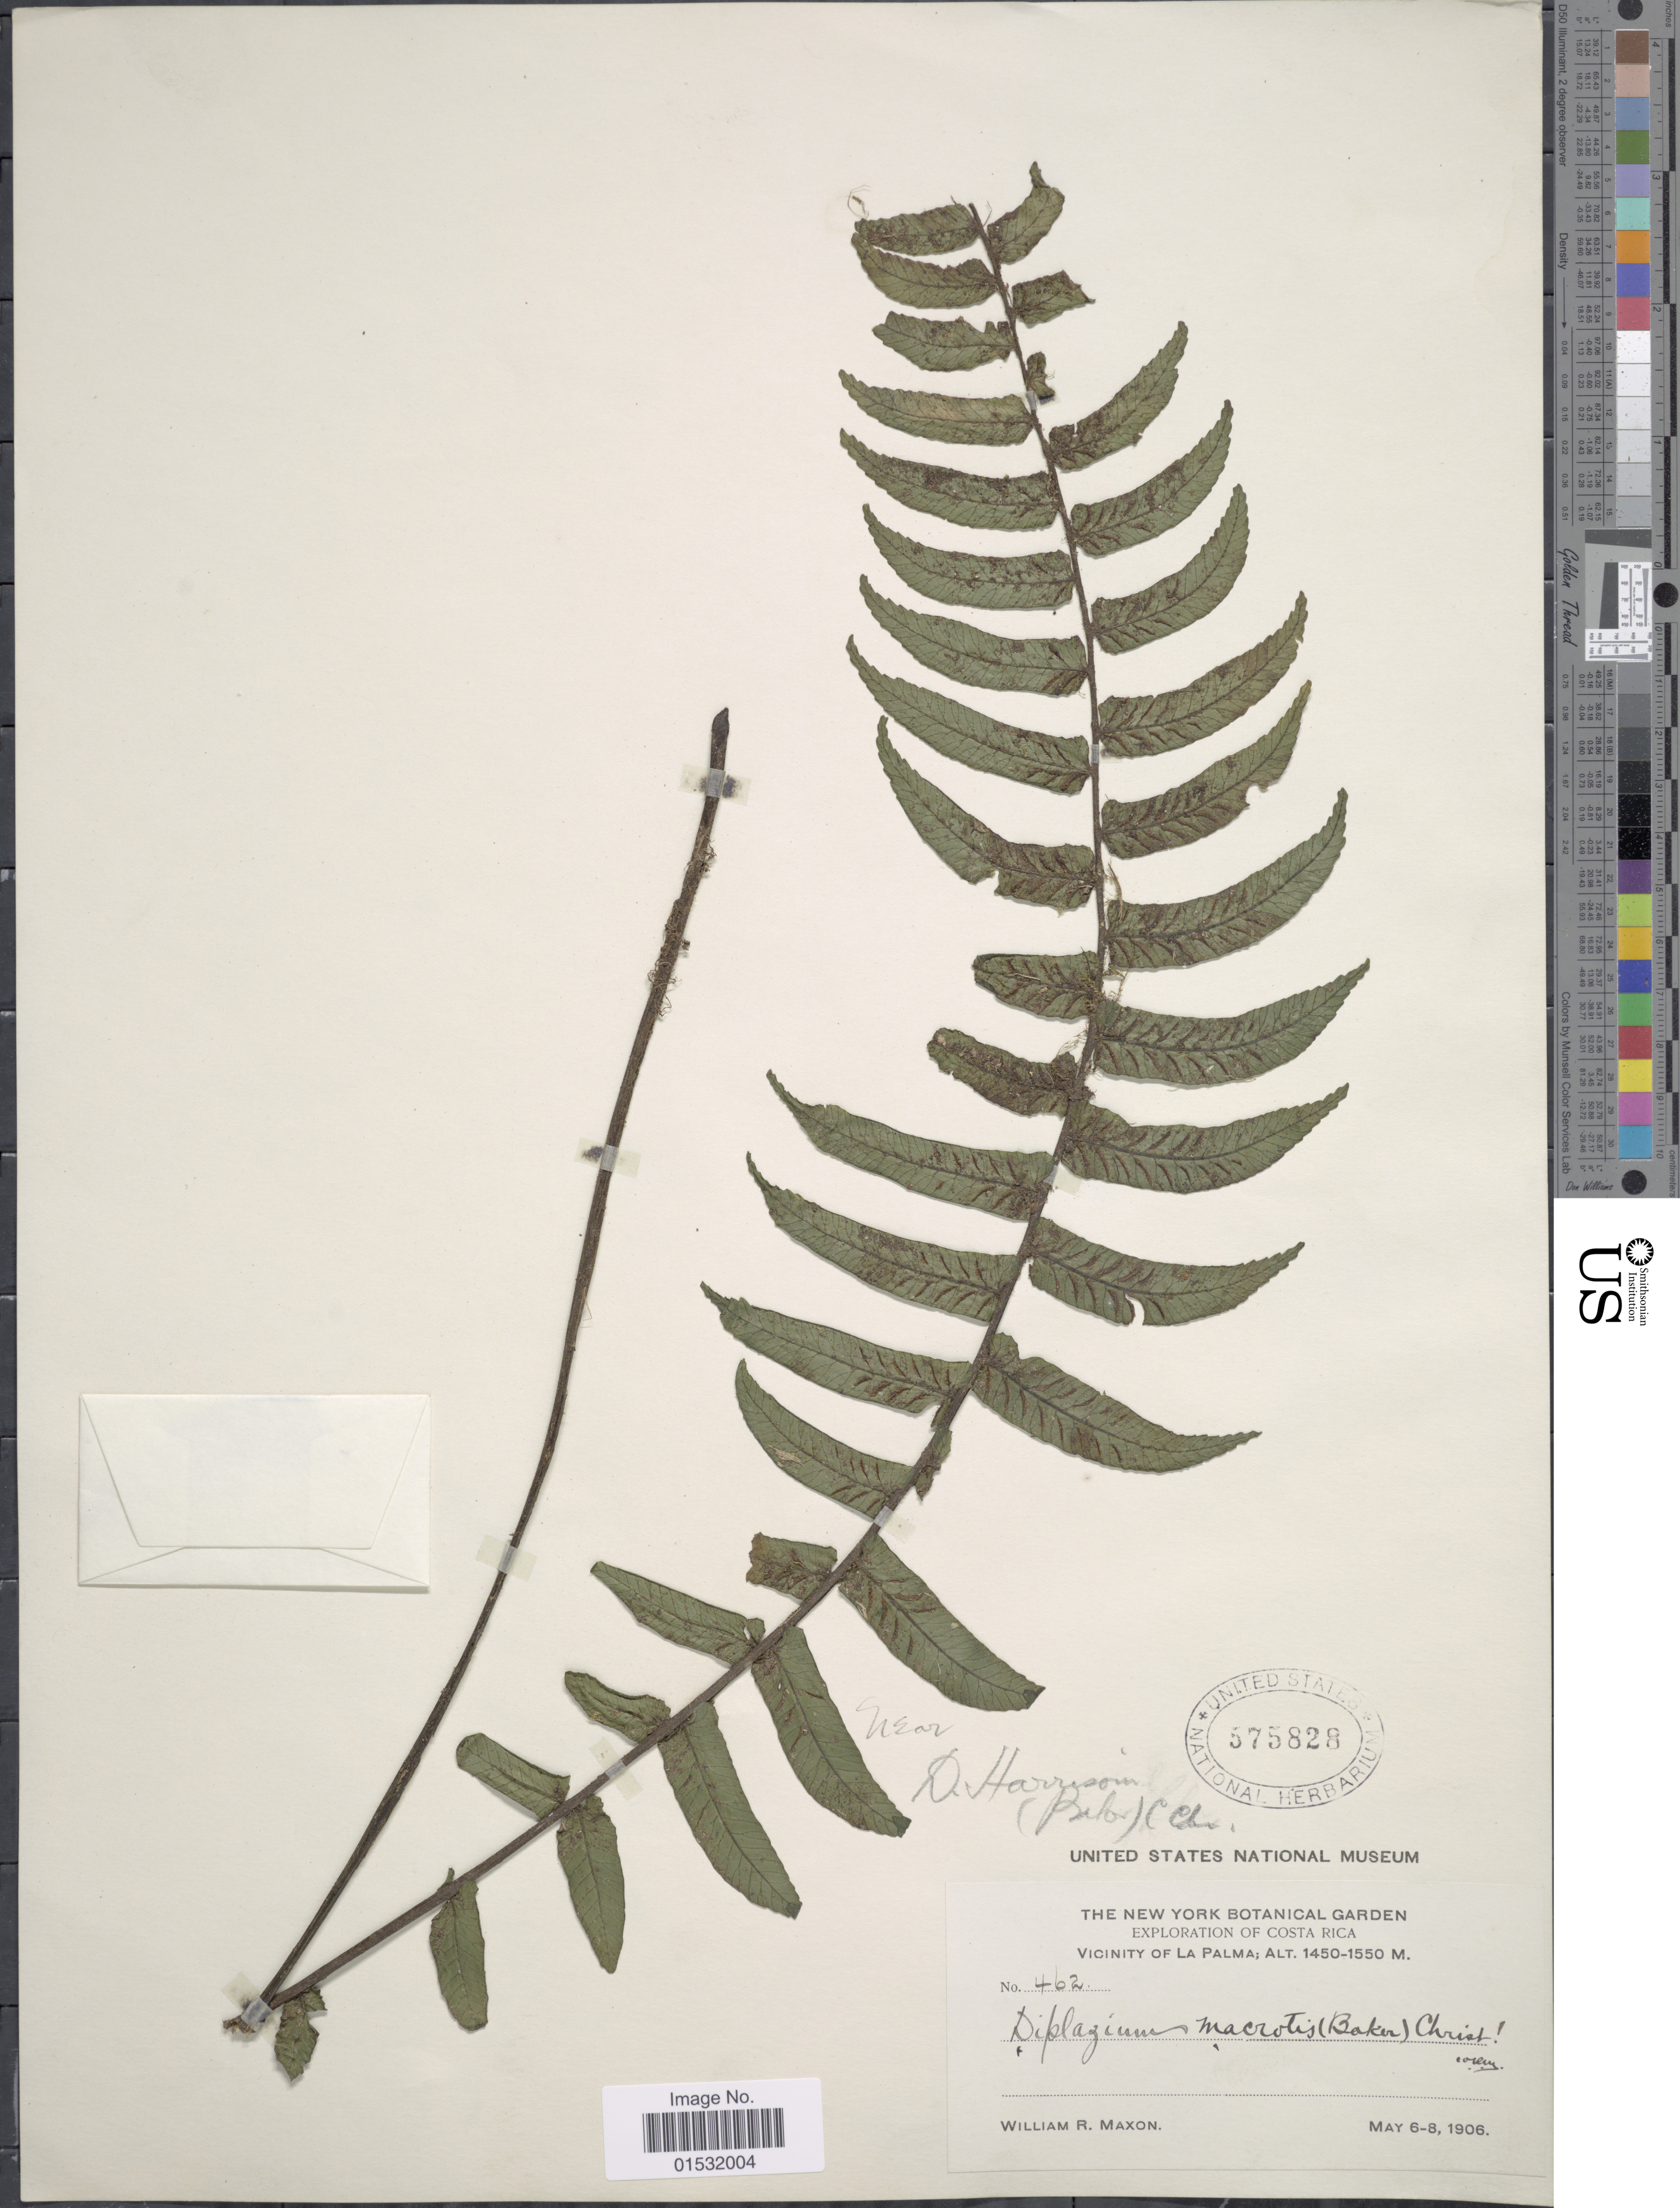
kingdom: Plantae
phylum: Tracheophyta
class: Polypodiopsida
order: Polypodiales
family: Athyriaceae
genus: Diplazium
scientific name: Diplazium seemannii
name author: T. Moore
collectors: W. R. Maxon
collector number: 462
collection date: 1906-05-06/1906-05-08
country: Costa Rica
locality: Vicinity of La Palma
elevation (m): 1450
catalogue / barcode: US 575828